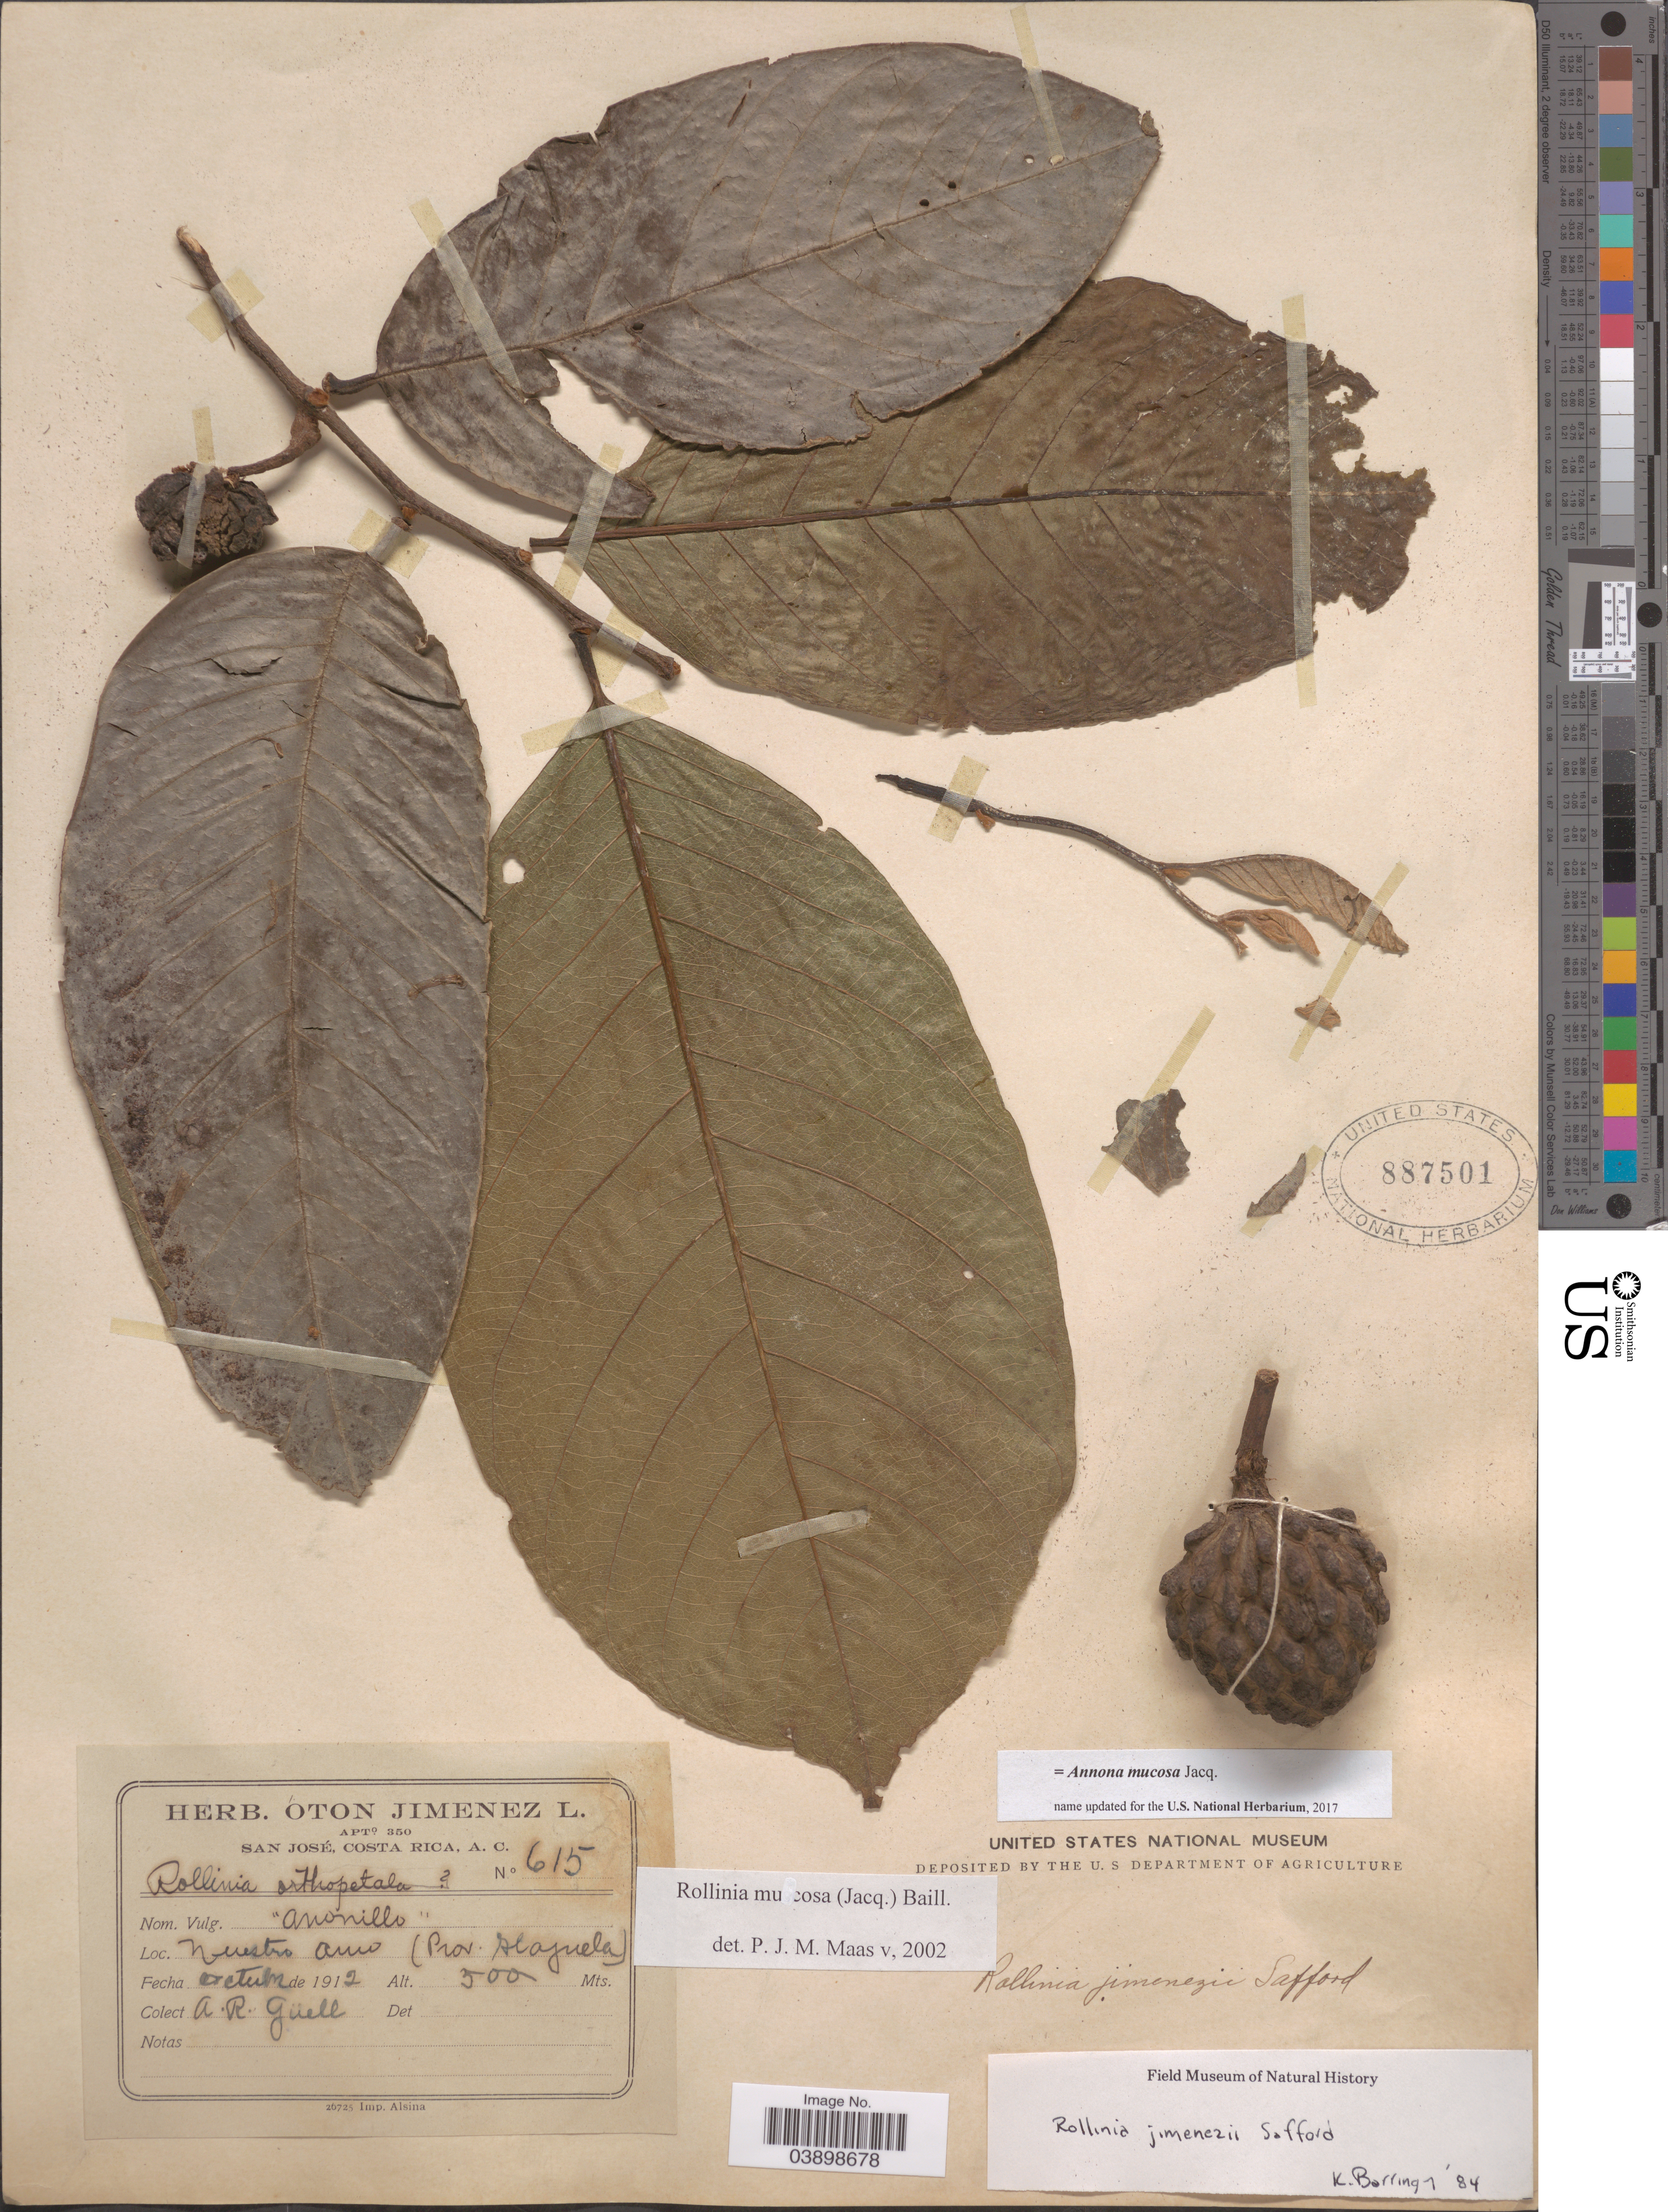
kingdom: Plantae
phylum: Tracheophyta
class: Magnoliopsida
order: Magnoliales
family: Annonaceae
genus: Annona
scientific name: Annona mucosa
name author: Jacq.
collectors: A. Güell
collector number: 615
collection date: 1912-10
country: Costa Rica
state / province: Alajuela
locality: Nuestro Amo.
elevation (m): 500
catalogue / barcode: US 887501